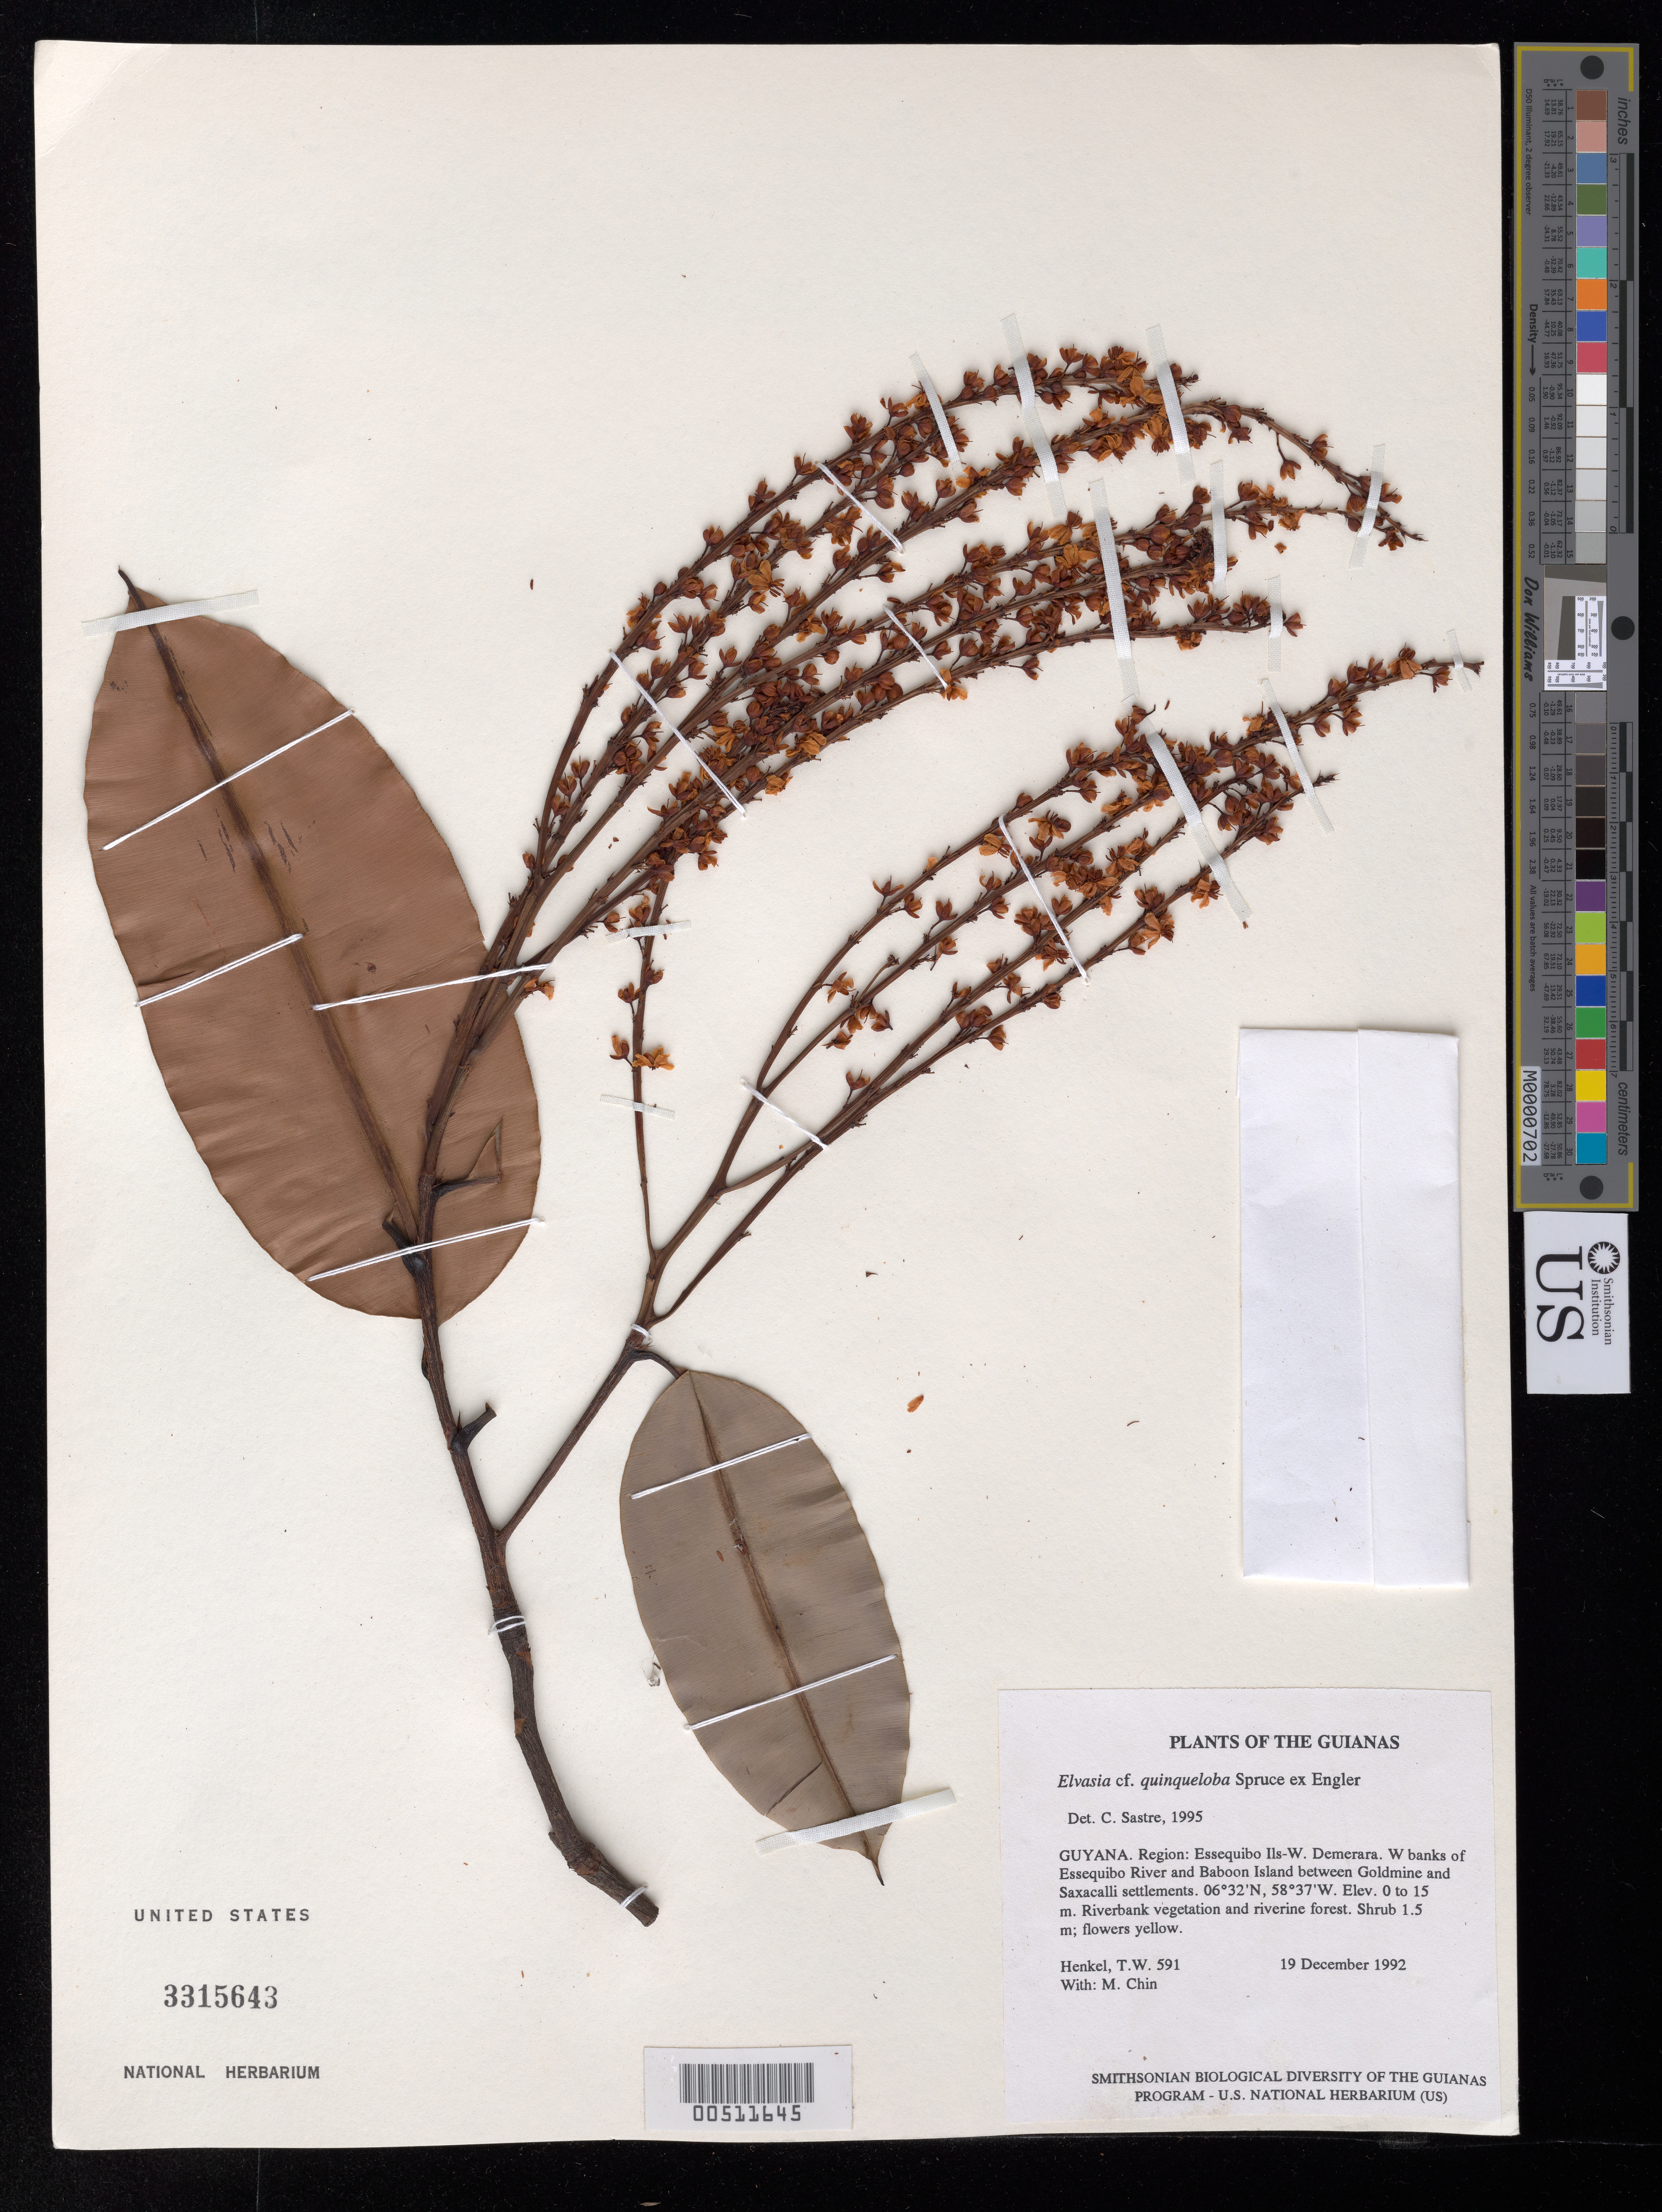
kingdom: Plantae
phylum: Tracheophyta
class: Magnoliopsida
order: Malpighiales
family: Ochnaceae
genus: Elvasia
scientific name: Elvasia quinqueloba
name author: Spruce ex Engl.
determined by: Sastre, C. H. L.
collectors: T. Henkel & M. Chin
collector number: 591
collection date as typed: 19 December 1992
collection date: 1992-12-19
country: Guyana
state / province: Essequibo Isl-W. Demerara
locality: W banks of Essequibo River and Baboon Island between Goldmine and Saxacalli settlements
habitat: Riverbank vegetation and riverine forest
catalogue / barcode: US 3315643